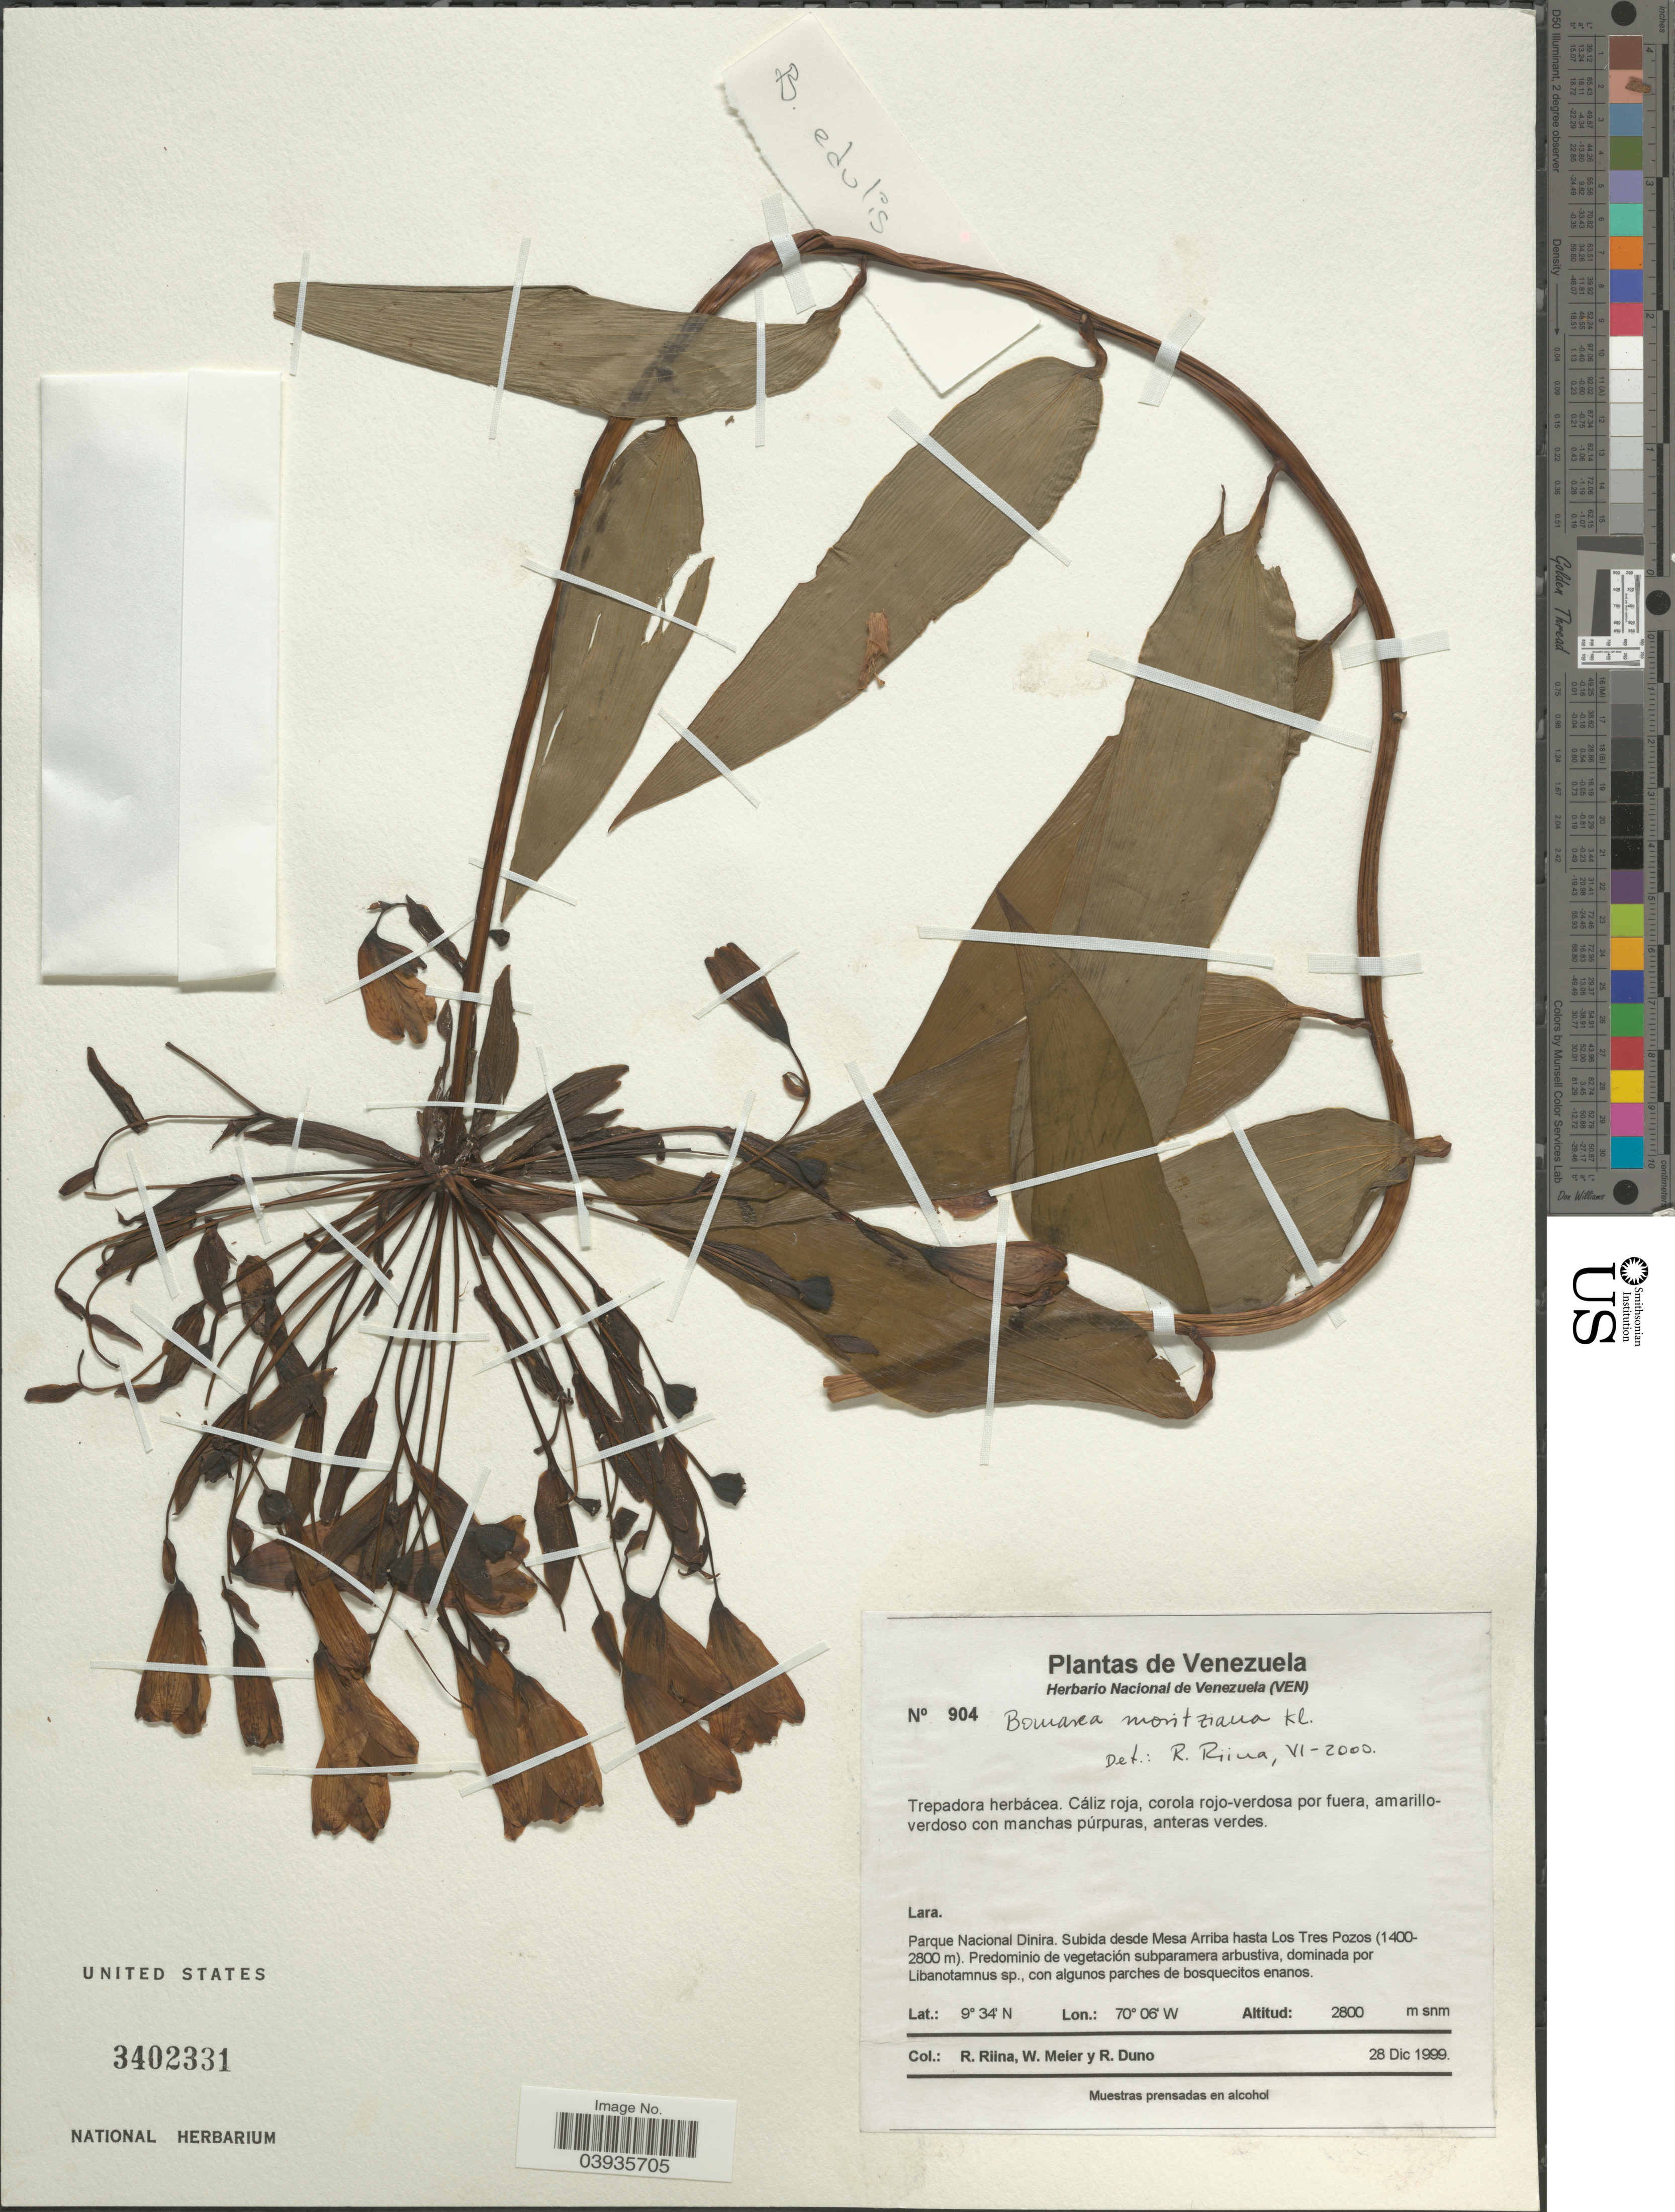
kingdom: Plantae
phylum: Tracheophyta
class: Liliopsida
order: Liliales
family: Alstroemeriaceae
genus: Bomarea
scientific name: Bomarea moritziana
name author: Klotzsch ex Kunth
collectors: R. Riina, W. Meier & R. Duno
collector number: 904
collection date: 1999-12-28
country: Venezuela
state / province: Lara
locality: Parque Nacional Dinira. Subida desde Mesa Arriba hasta Los Tres Pozos.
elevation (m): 2800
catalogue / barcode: US 3402331